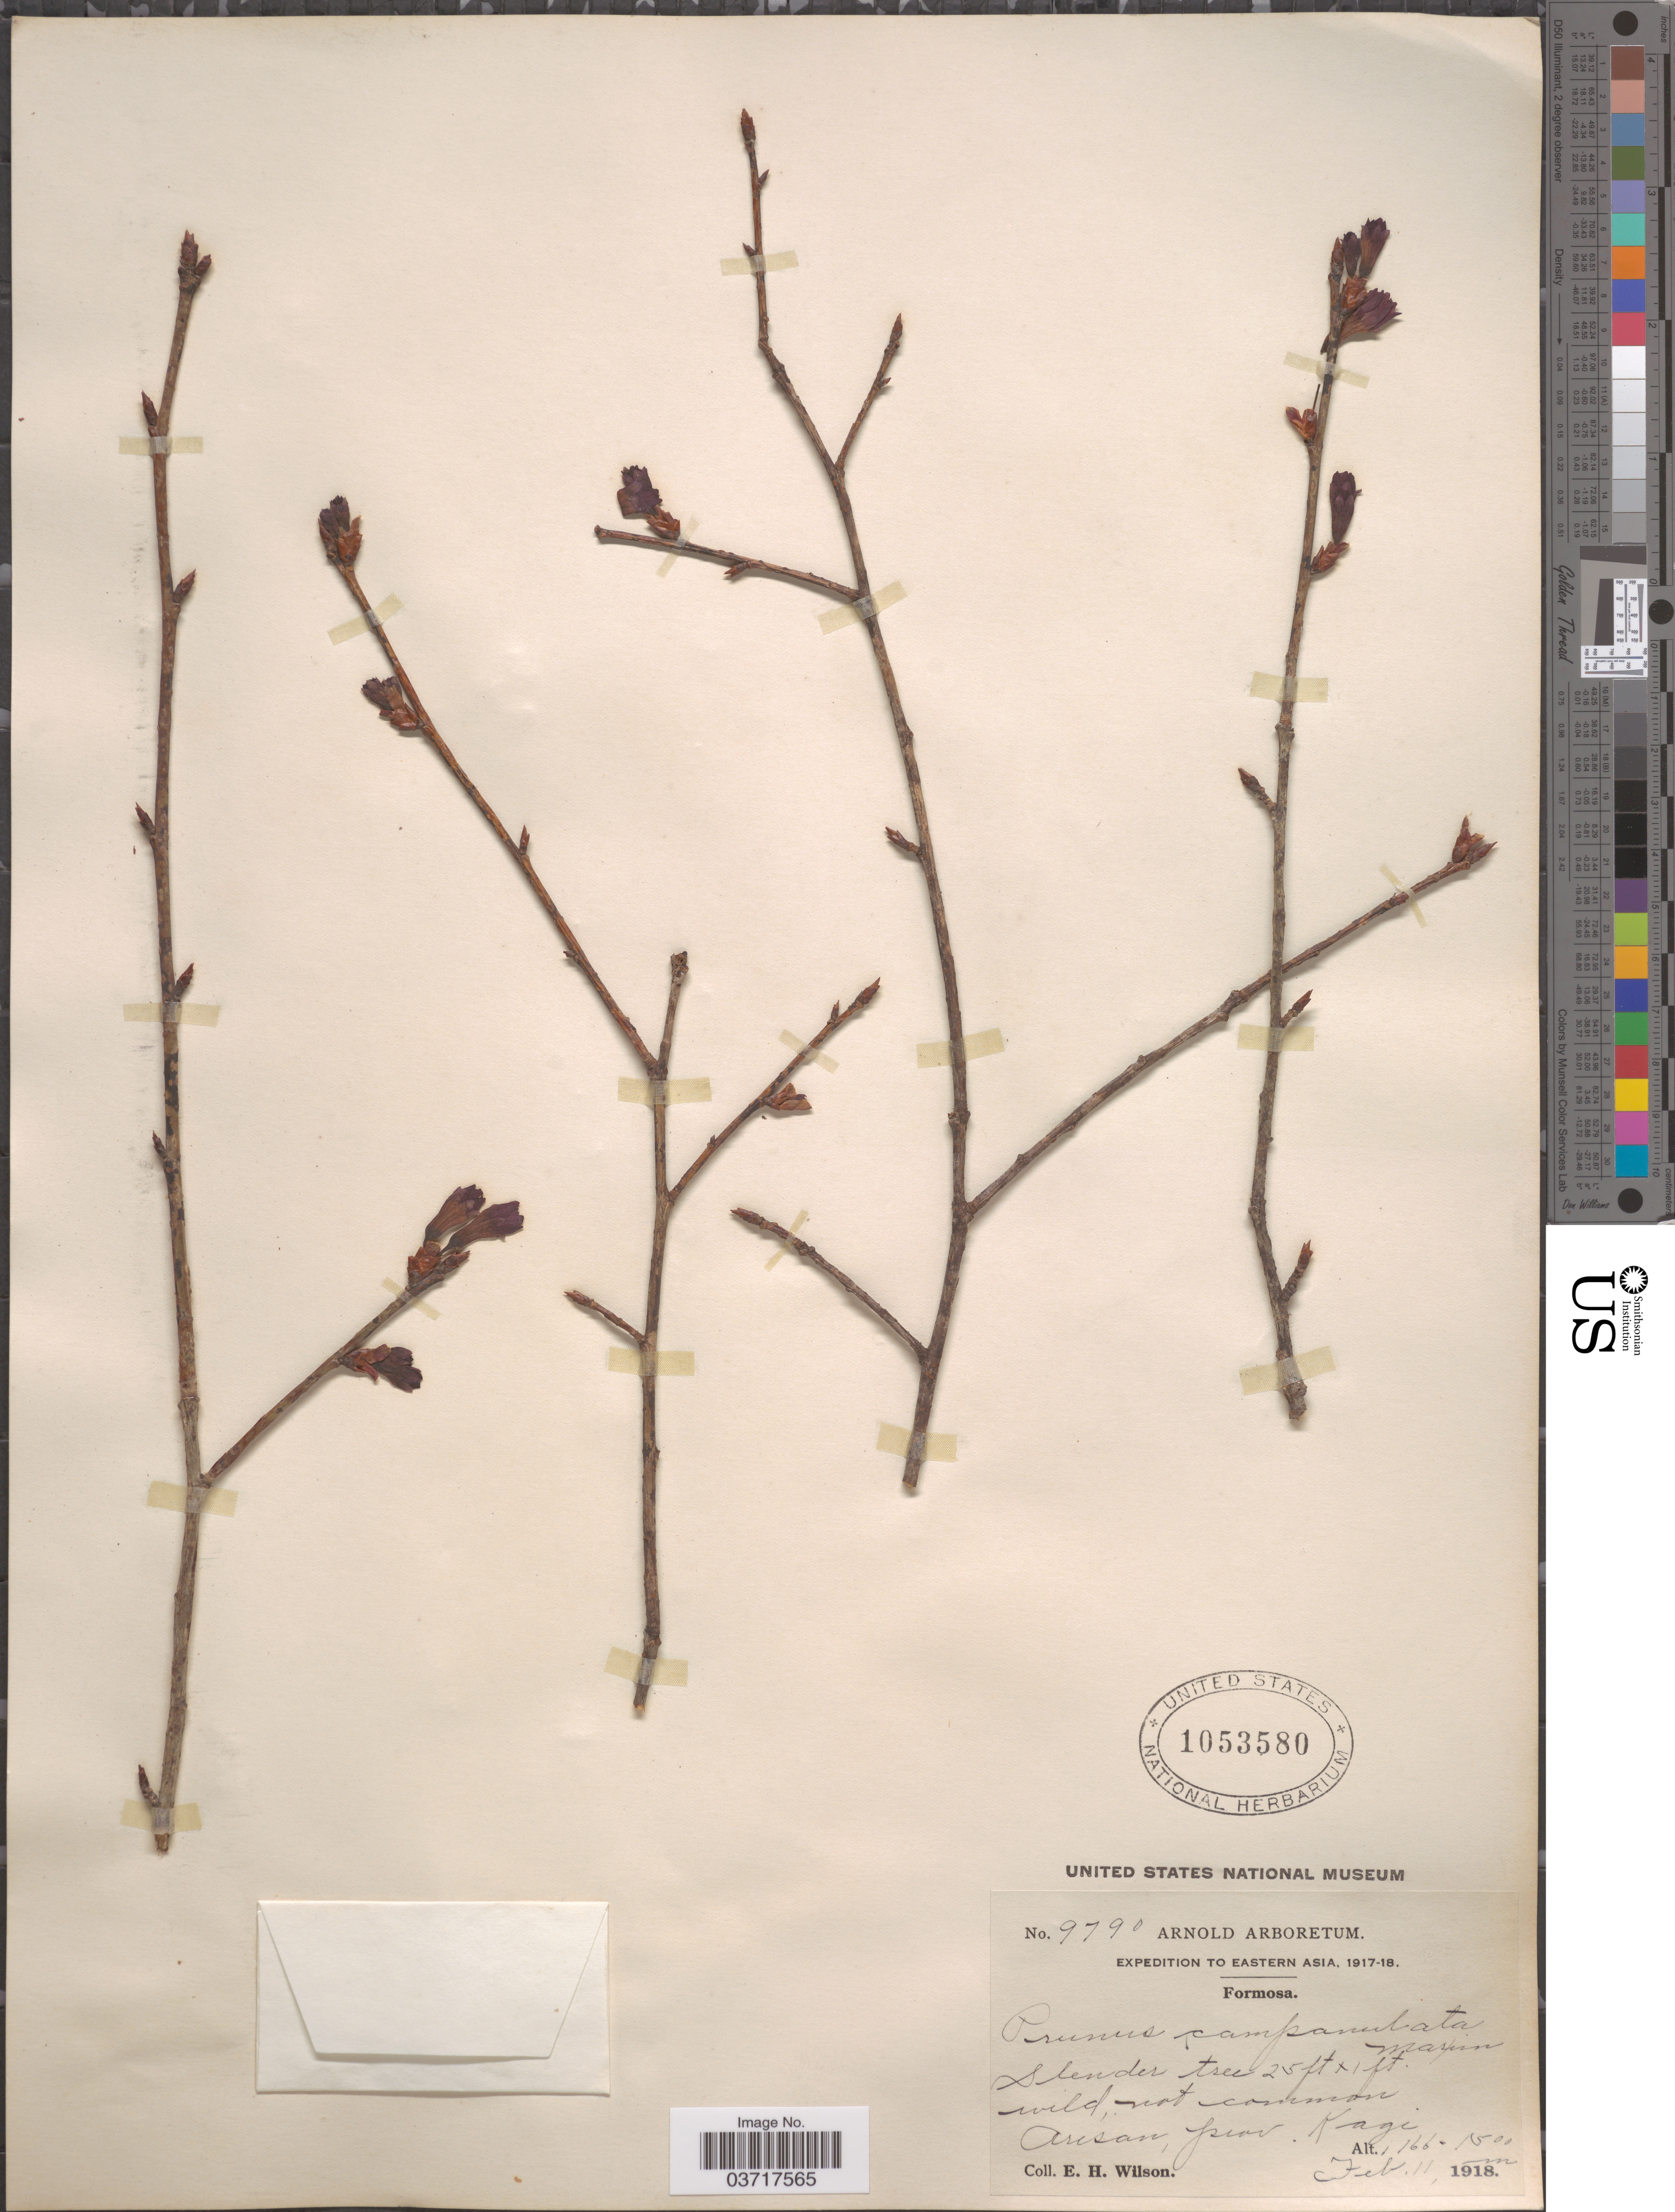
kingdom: Plantae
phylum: Tracheophyta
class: Magnoliopsida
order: Rosales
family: Rosaceae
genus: Prunus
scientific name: Prunus campanulata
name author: Maxim.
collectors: E. Wilson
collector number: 9790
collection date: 1918-02-11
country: Taiwan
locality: Formosa. Eastern Asia. Arisan, Prov. Kagi.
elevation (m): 1166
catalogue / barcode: US 1053580